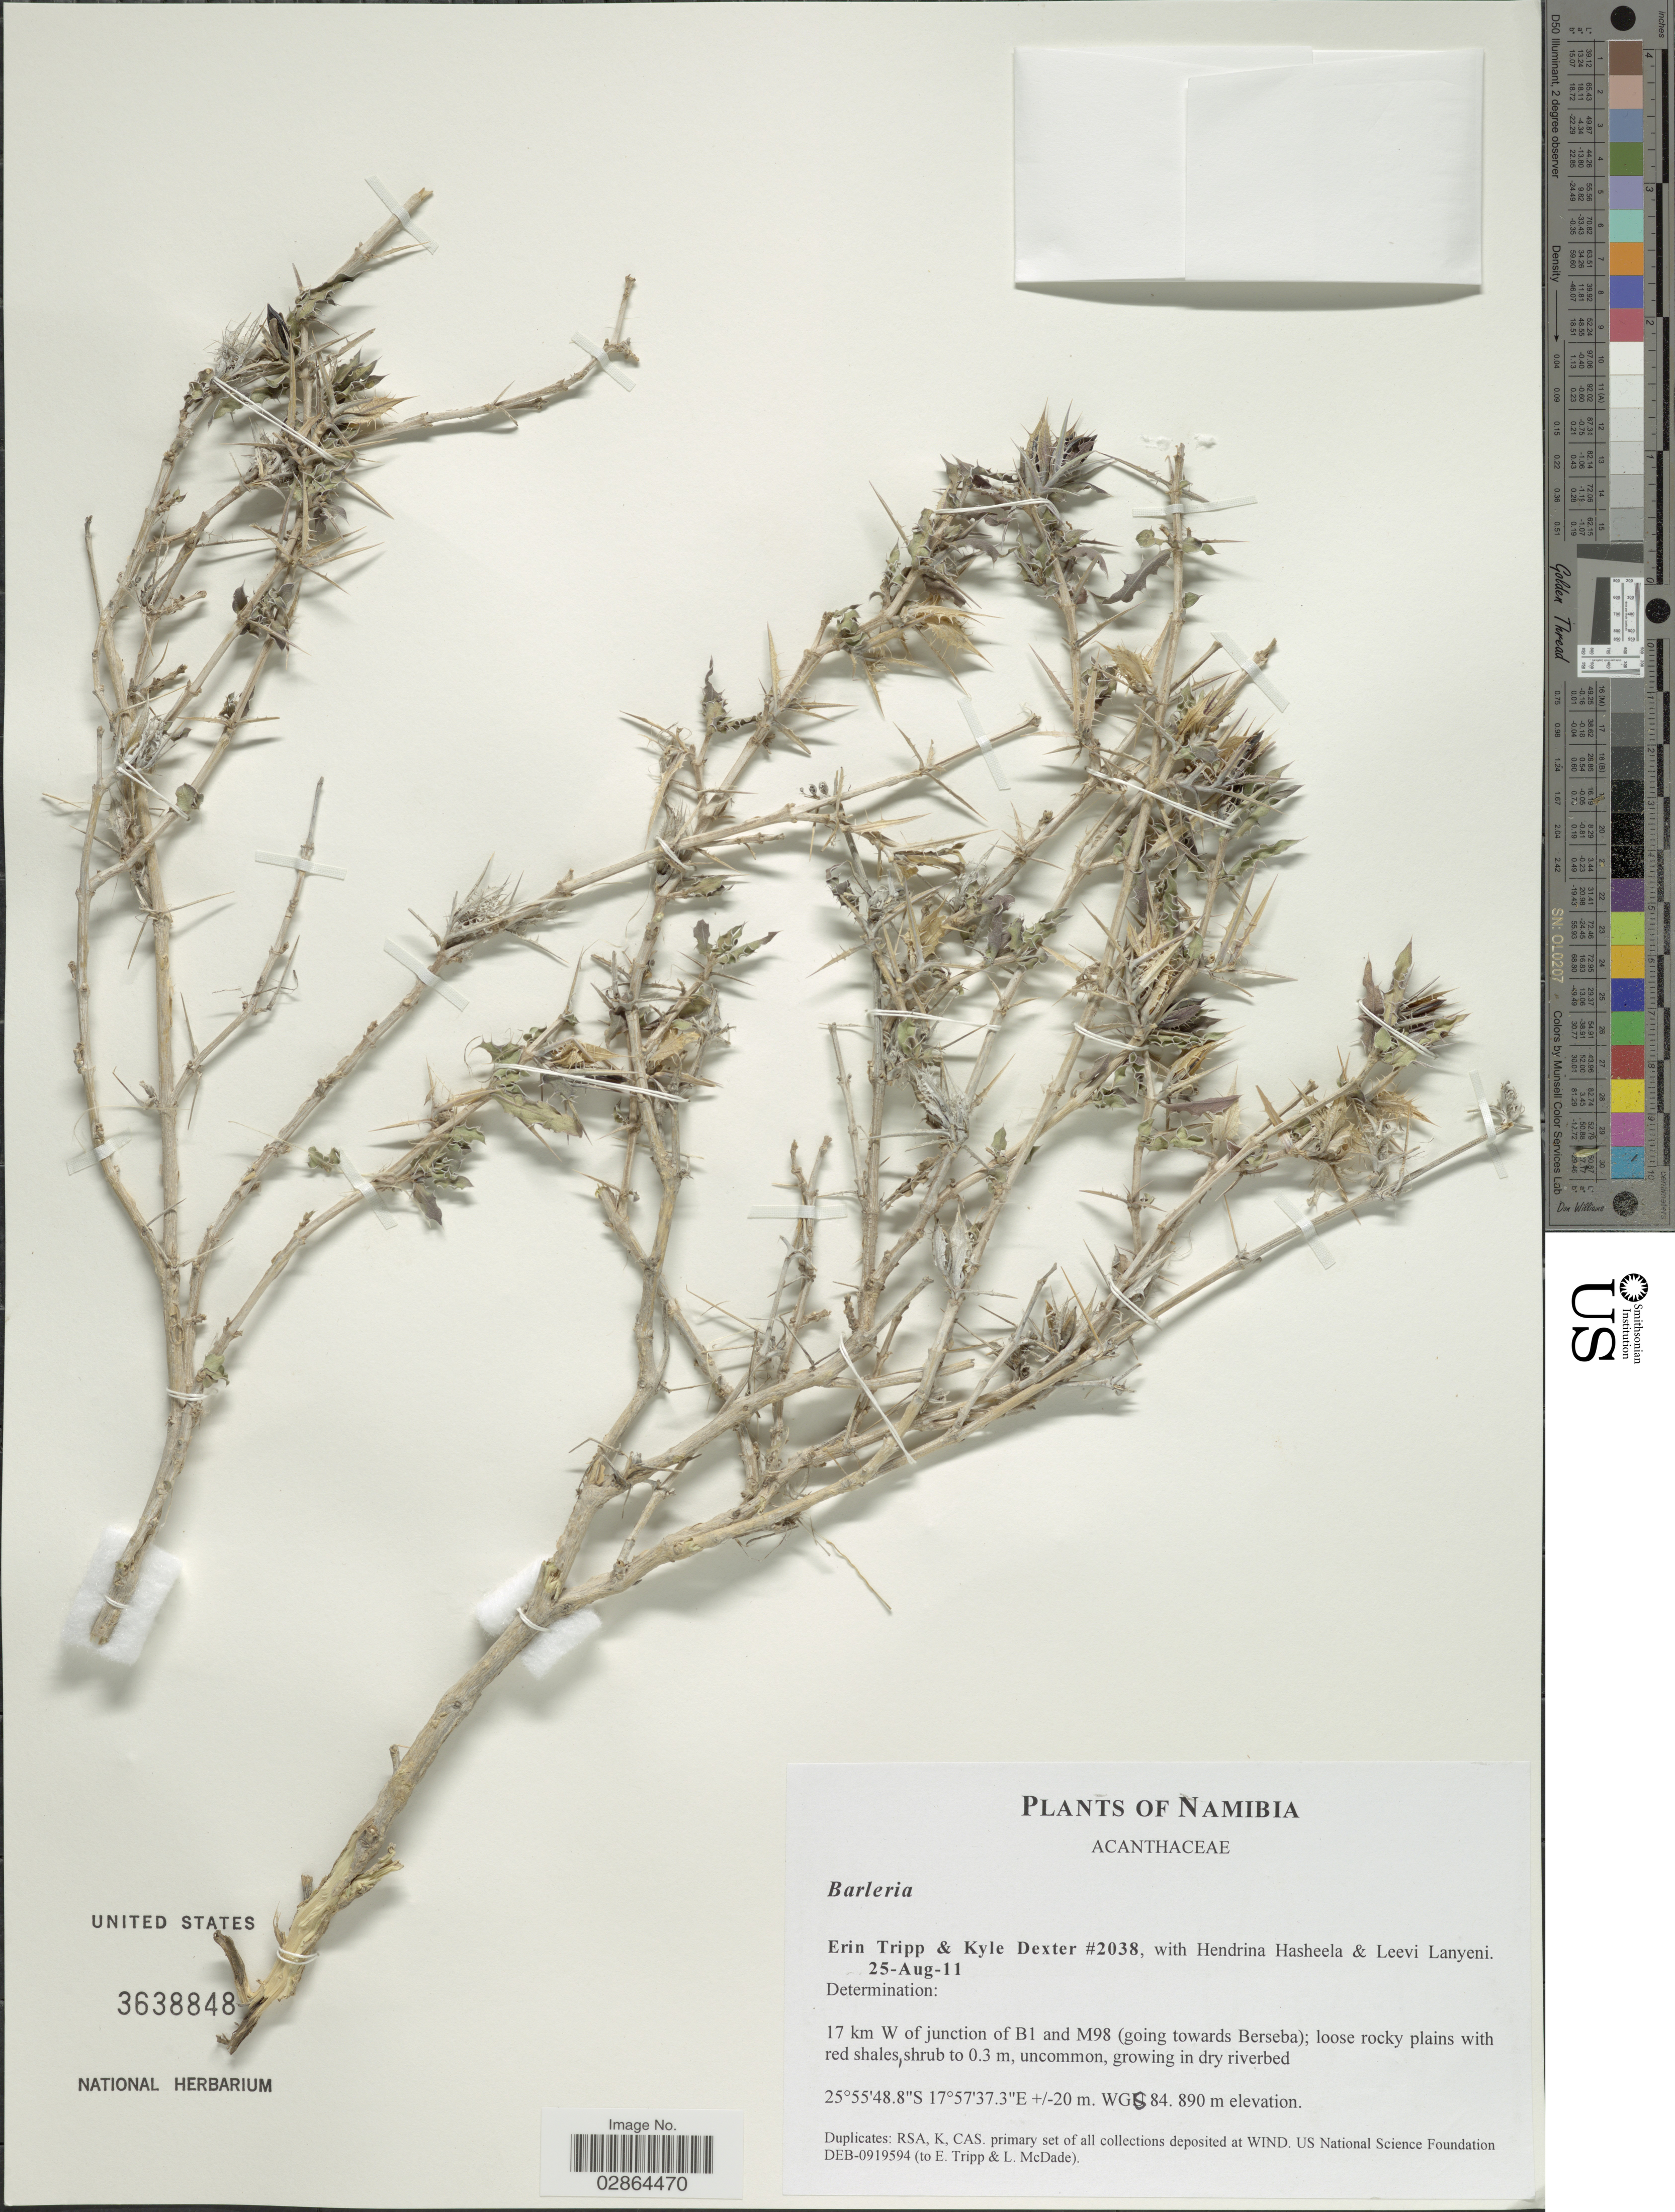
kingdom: Plantae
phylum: Tracheophyta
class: Magnoliopsida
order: Lamiales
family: Acanthaceae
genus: Barleria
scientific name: Barleria sp.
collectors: E. Tripp, K. Dexter, H. Hasheela & L. Lanyeni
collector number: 2038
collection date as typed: Transcribed d/m/y: 25/8/11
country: Namibia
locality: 17 km W of junction of B1 and M98 (going towards Berseba).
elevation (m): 20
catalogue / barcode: US 3638848